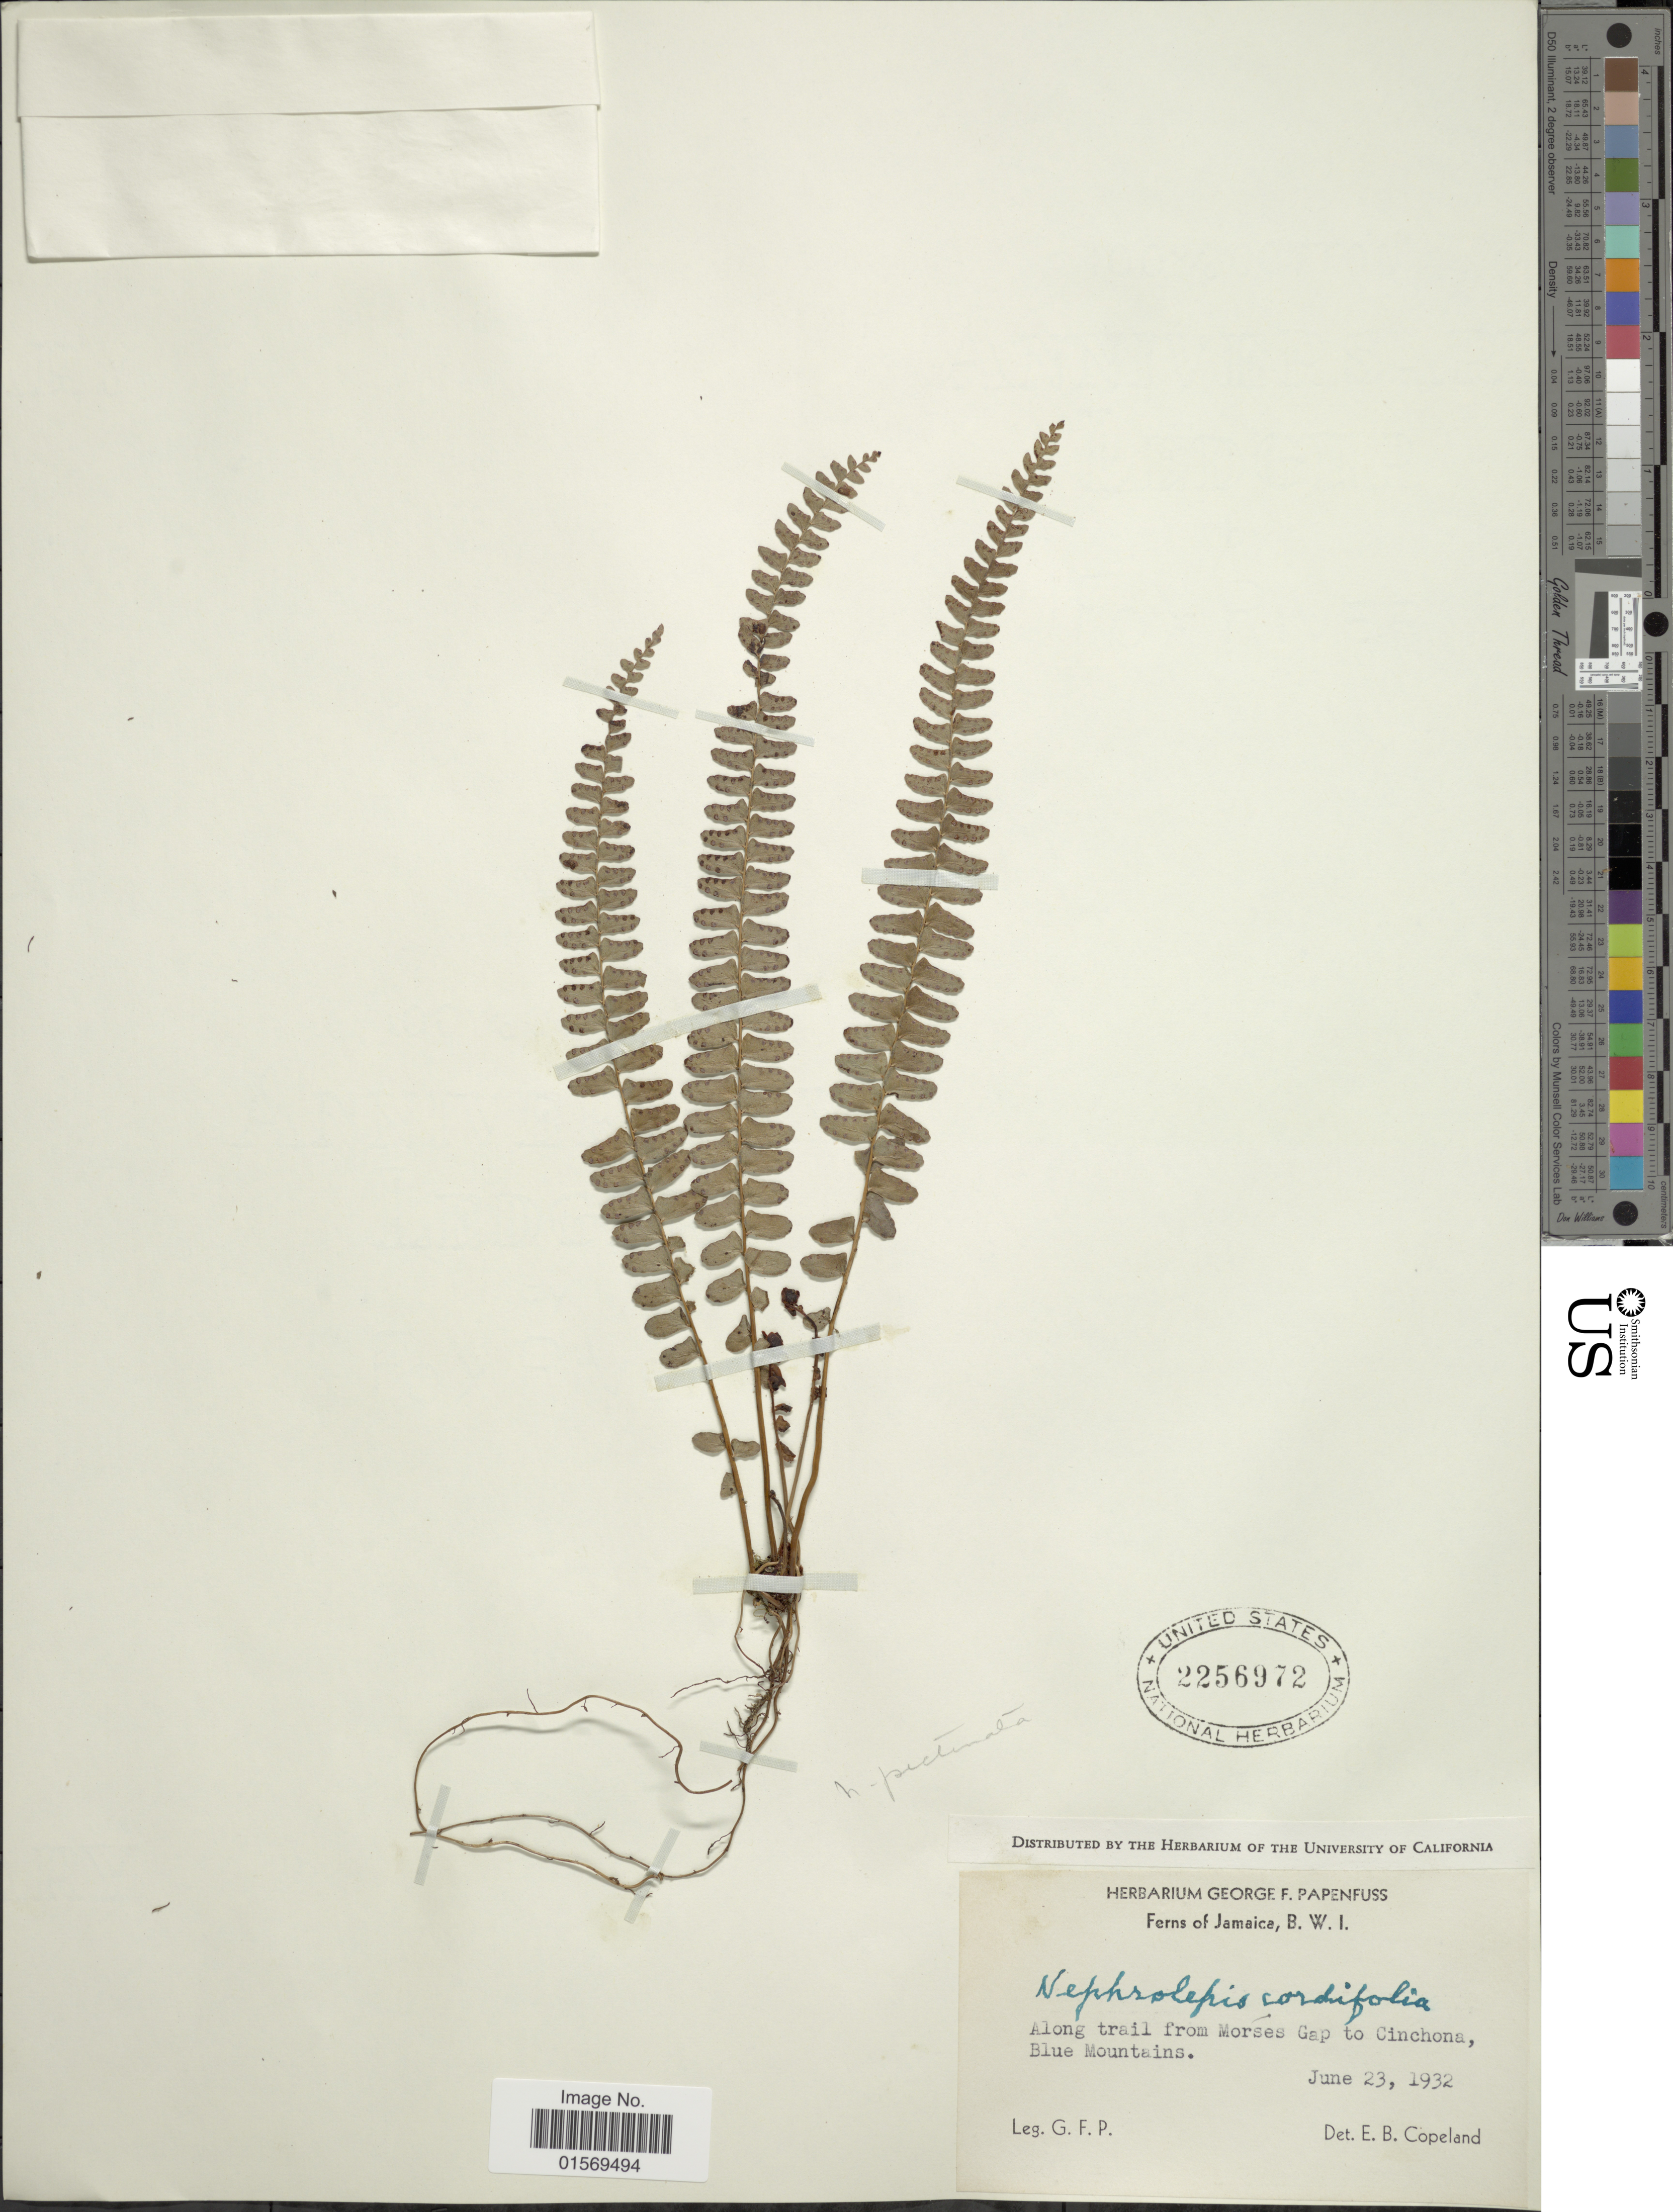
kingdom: Plantae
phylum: Tracheophyta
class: Polypodiopsida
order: Polypodiales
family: Nephrolepidaceae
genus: Nephrolepis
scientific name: Nephrolepis pectinata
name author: (Willd.) Schott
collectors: G. Papenfuss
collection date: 1932-06-23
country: Jamaica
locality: Jamaicenses, Along trail from Morses Gap to Cinchona, Blue mountains.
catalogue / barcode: US 2256972